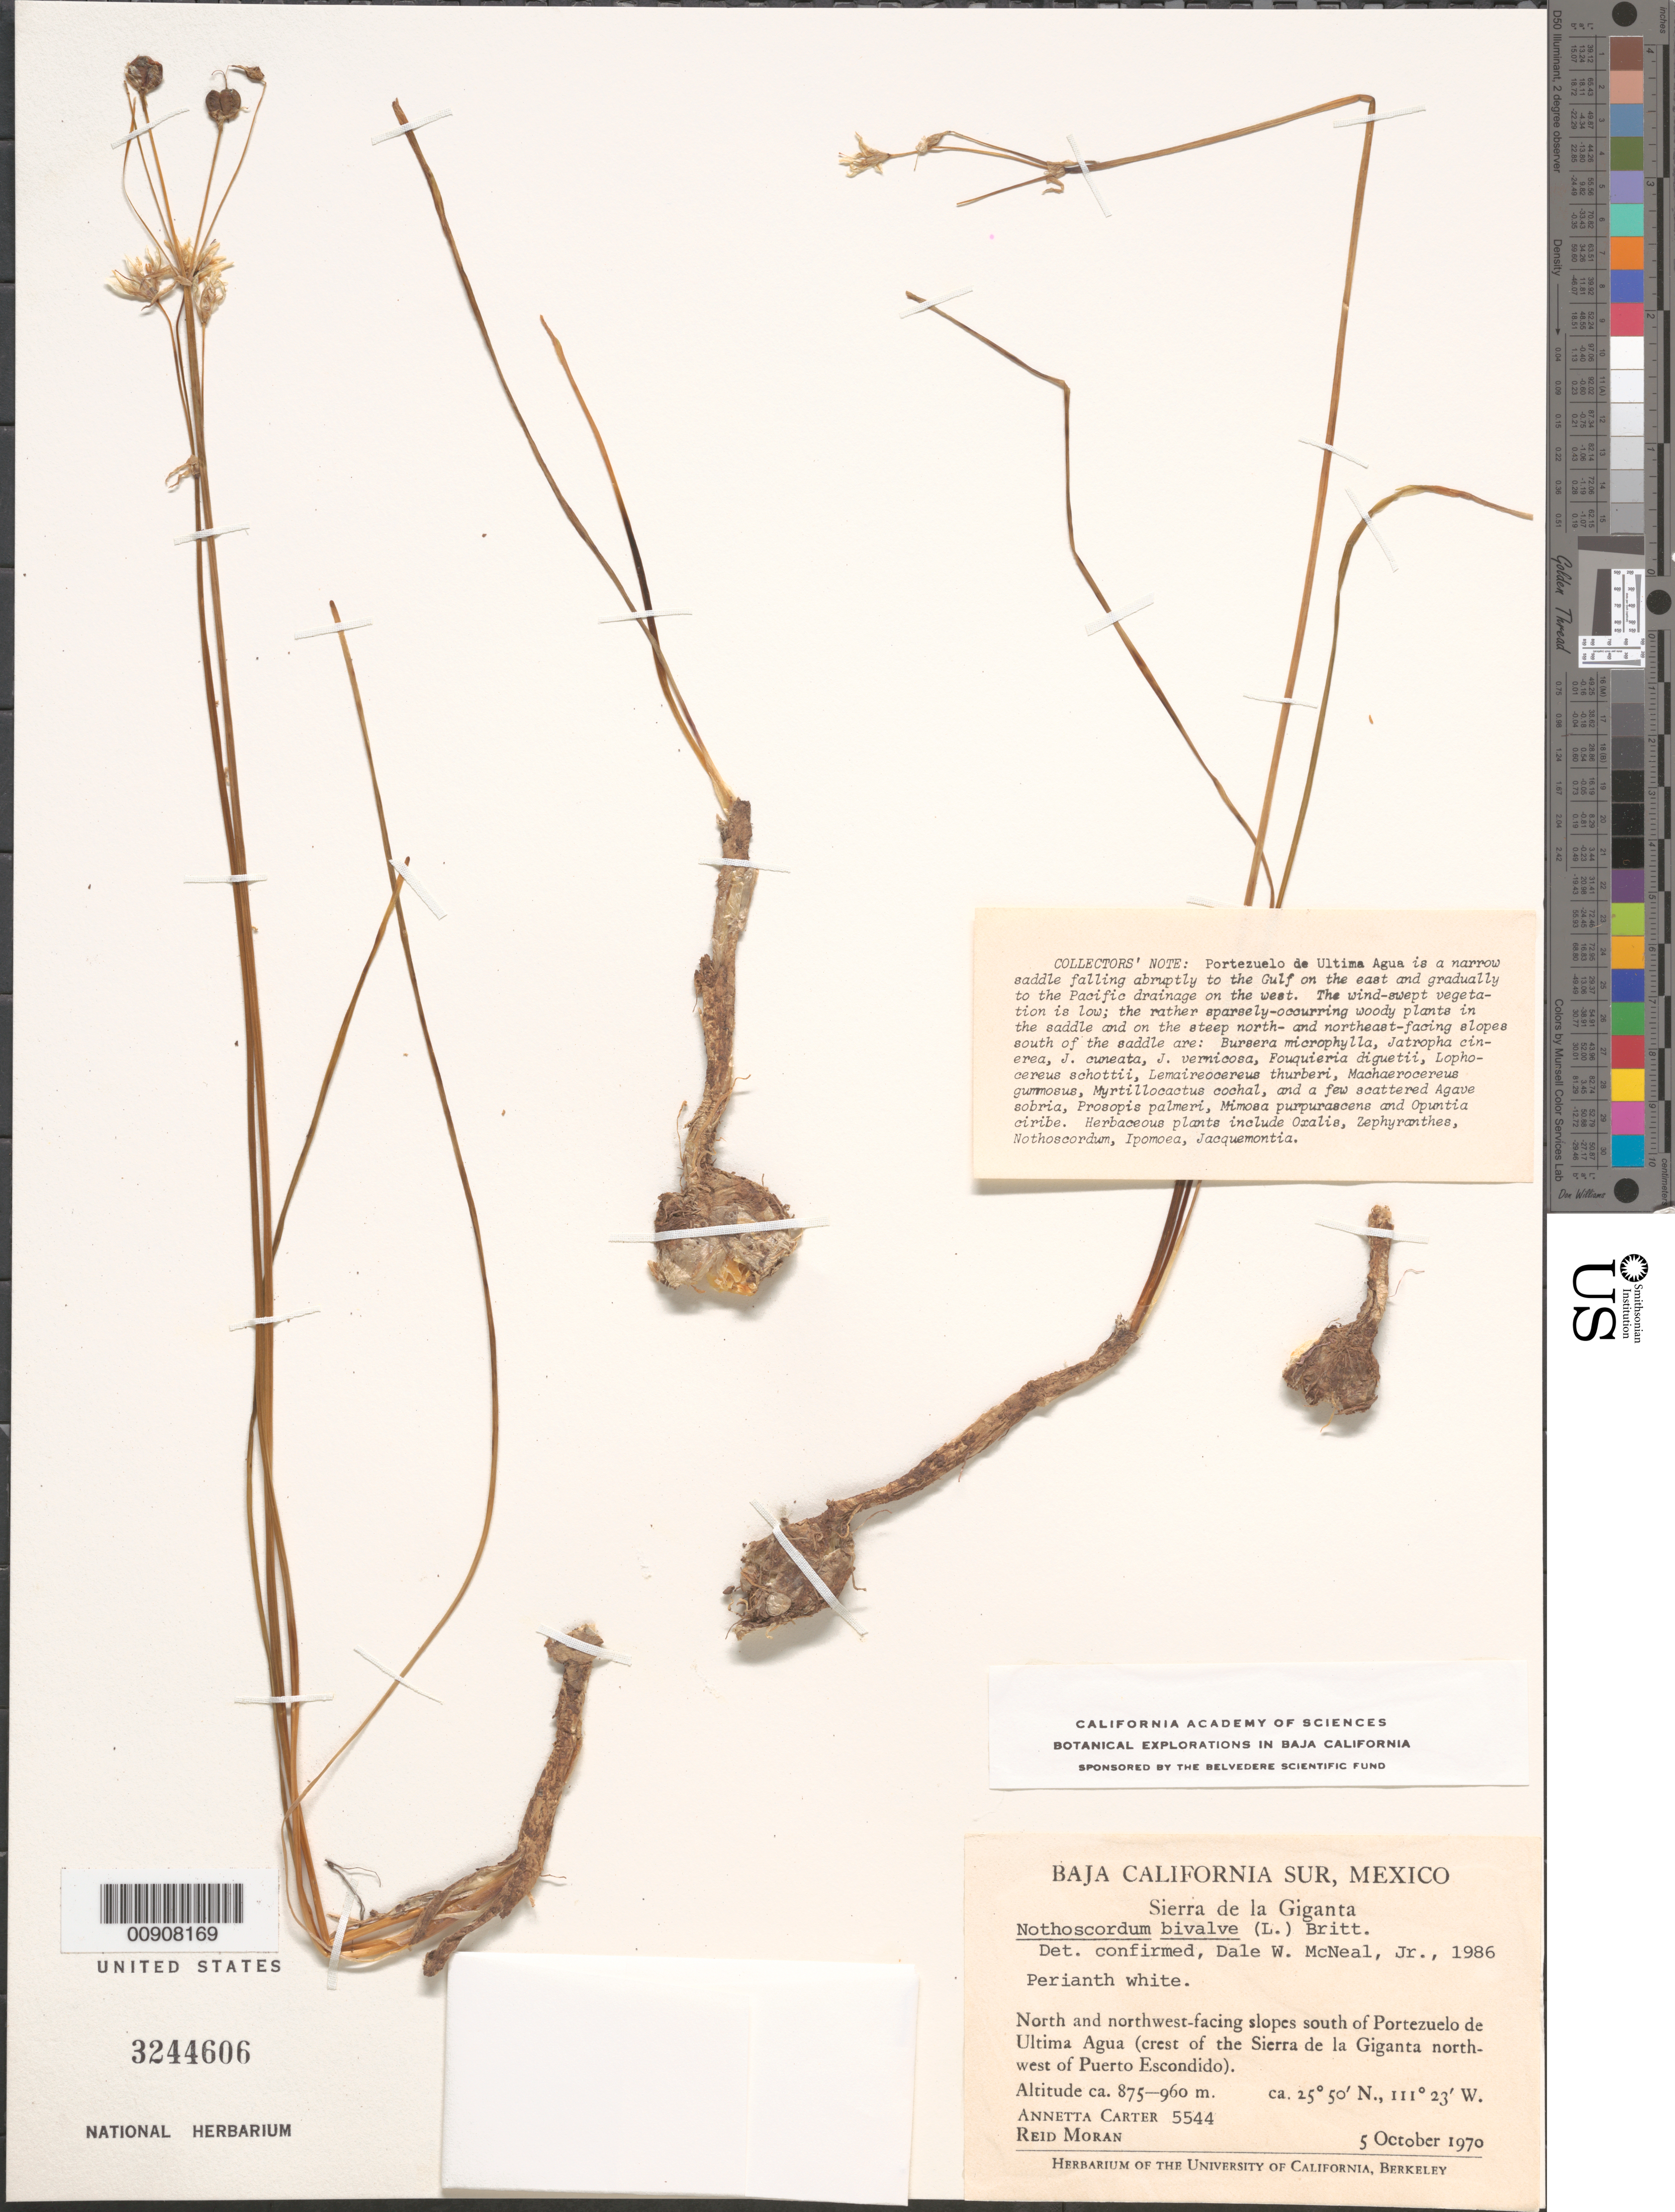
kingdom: Plantae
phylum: Tracheophyta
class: Liliopsida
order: Asparagales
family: Amaryllidaceae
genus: Nothoscordum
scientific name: Nothoscordum bivalve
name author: (L.) Britton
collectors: A. Carter & R. Morán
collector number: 5544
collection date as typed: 05 Oct 1970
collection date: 1970-10-05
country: Mexico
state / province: Baja California Sur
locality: Baja California Sur: North and northwest-facing slopes south of Portezuelo de Ultima Agua (crest of the Sierra de la Giganta northwest of Puerto Escondido).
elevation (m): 960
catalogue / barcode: US 3244606